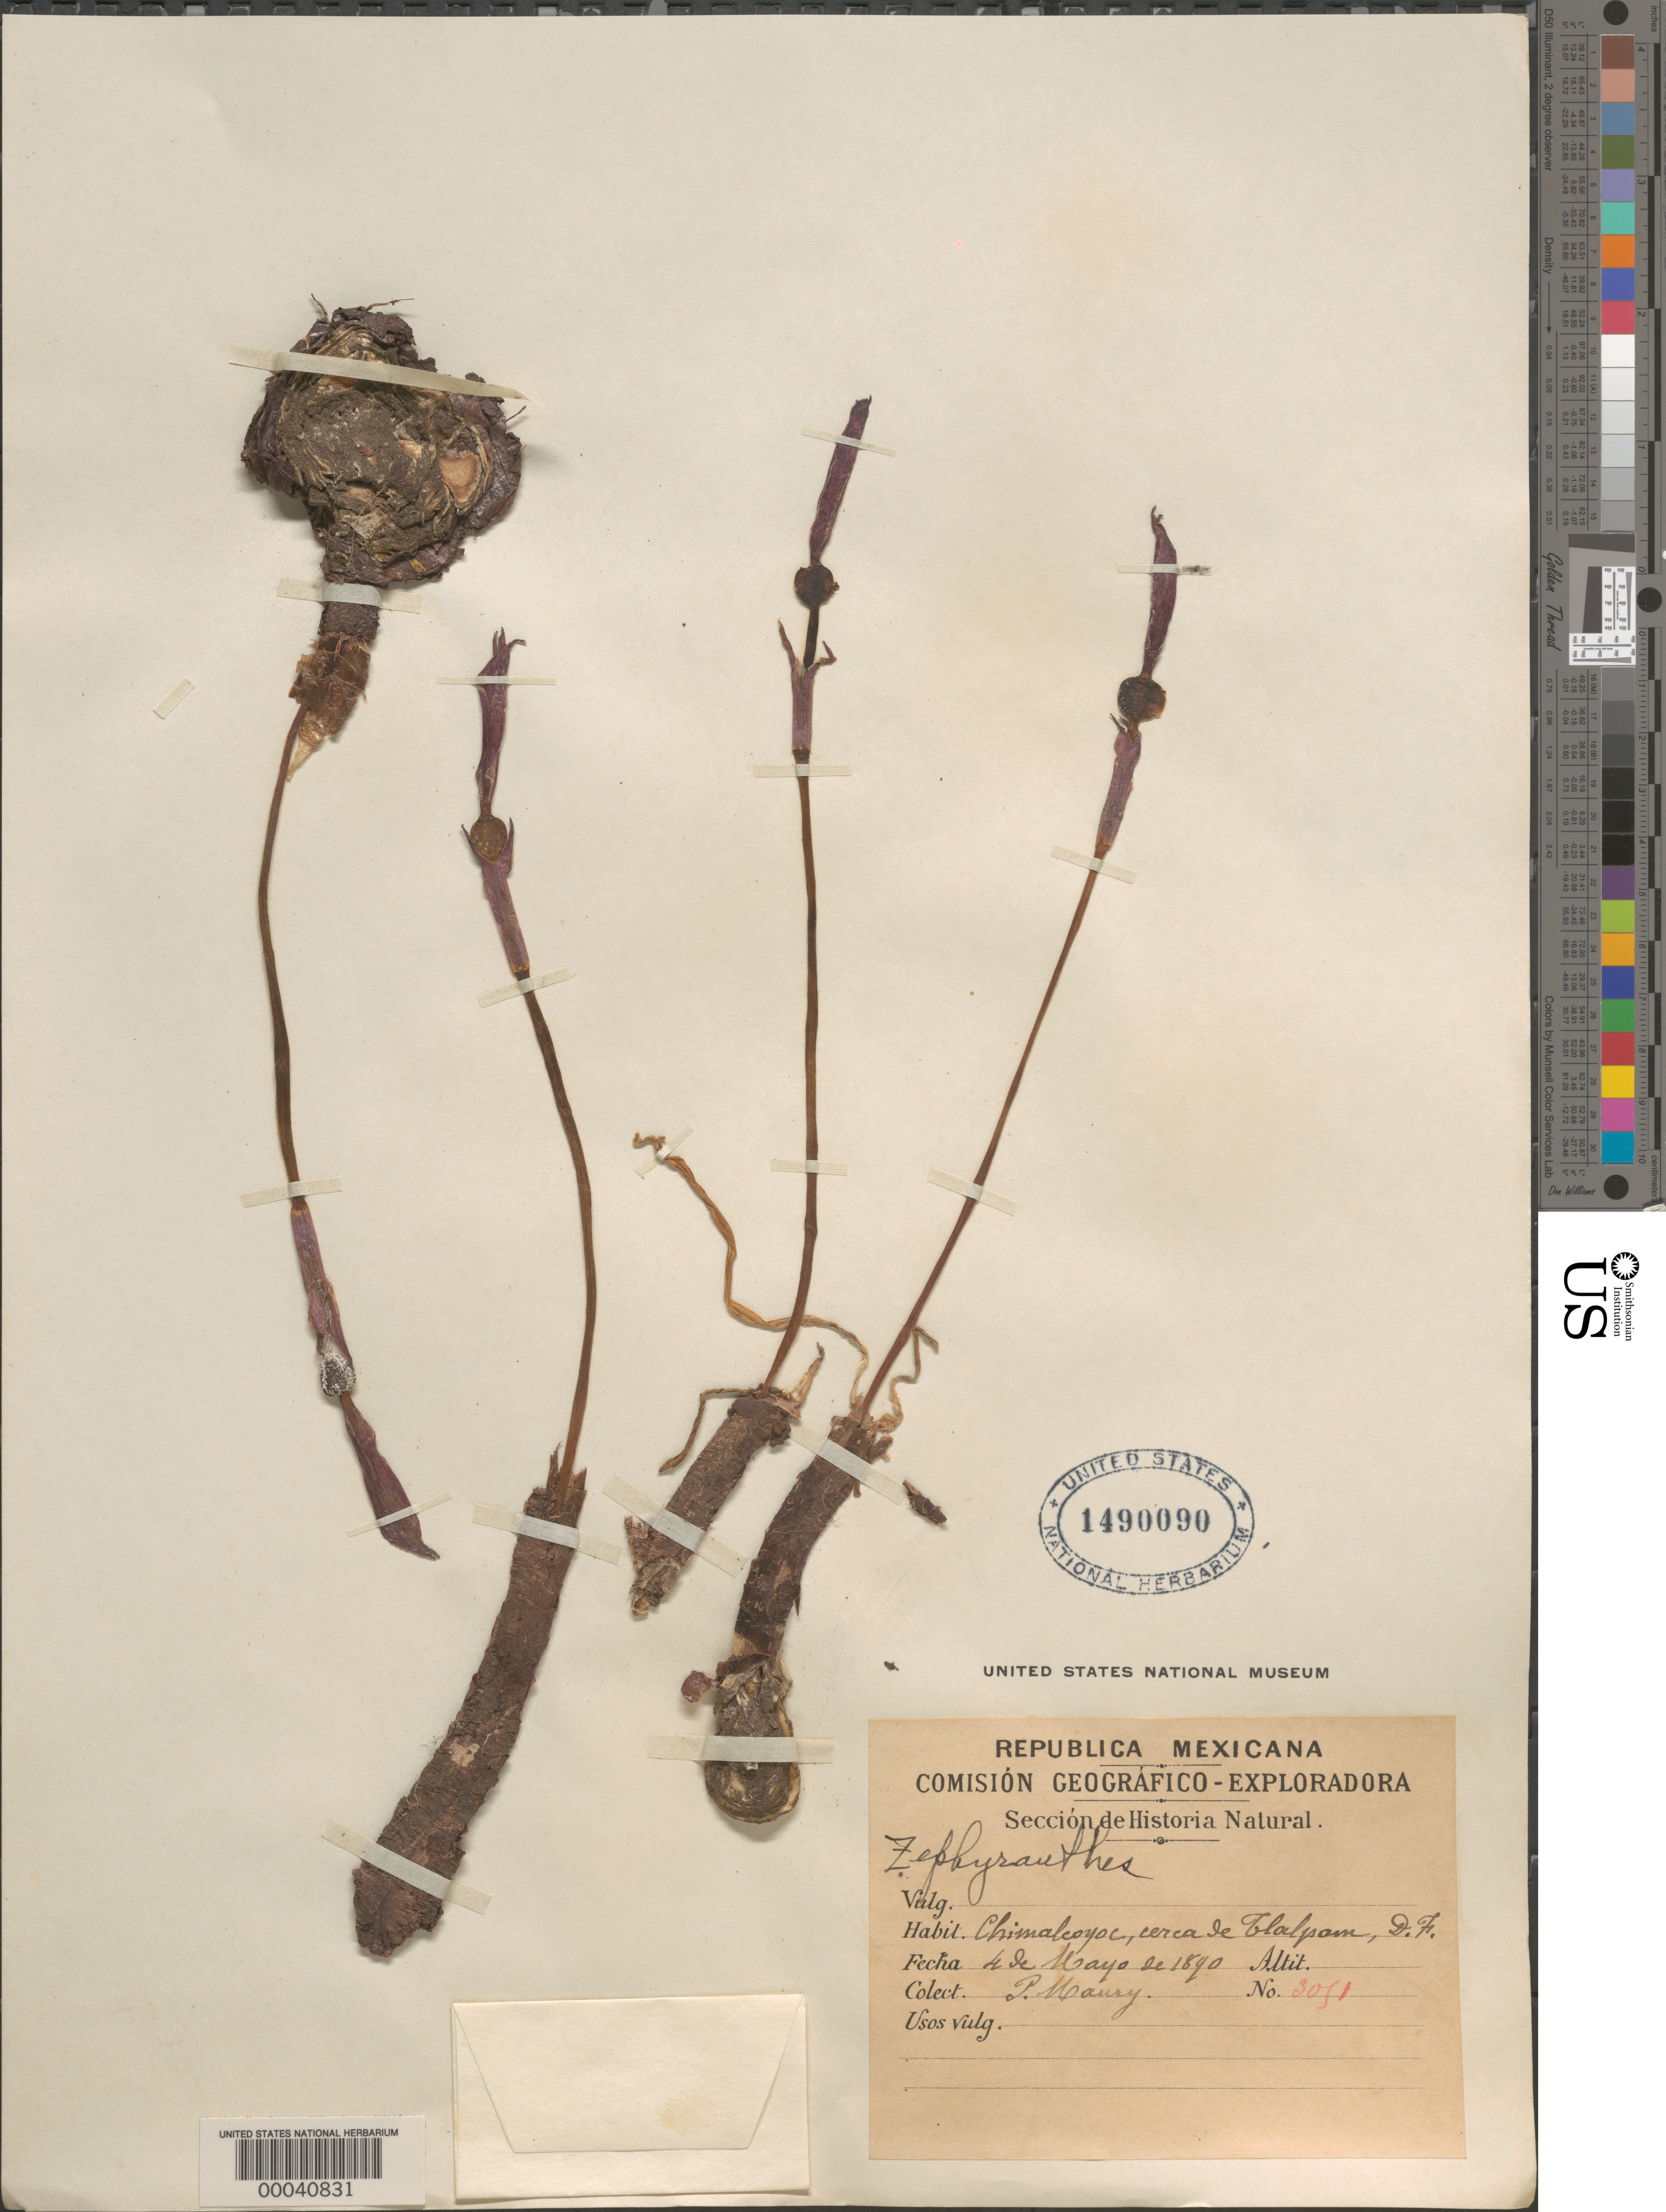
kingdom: Plantae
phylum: Tracheophyta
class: Liliopsida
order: Asparagales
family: Amaryllidaceae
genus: Zephyranthes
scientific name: Zephyranthes sp.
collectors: P. J. Maury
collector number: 3091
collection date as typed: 04 May 1890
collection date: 1890-05-04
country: Mexico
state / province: Distrito Federal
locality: Near Tlalpam, Chimaleoyoc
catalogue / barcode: US 1490090